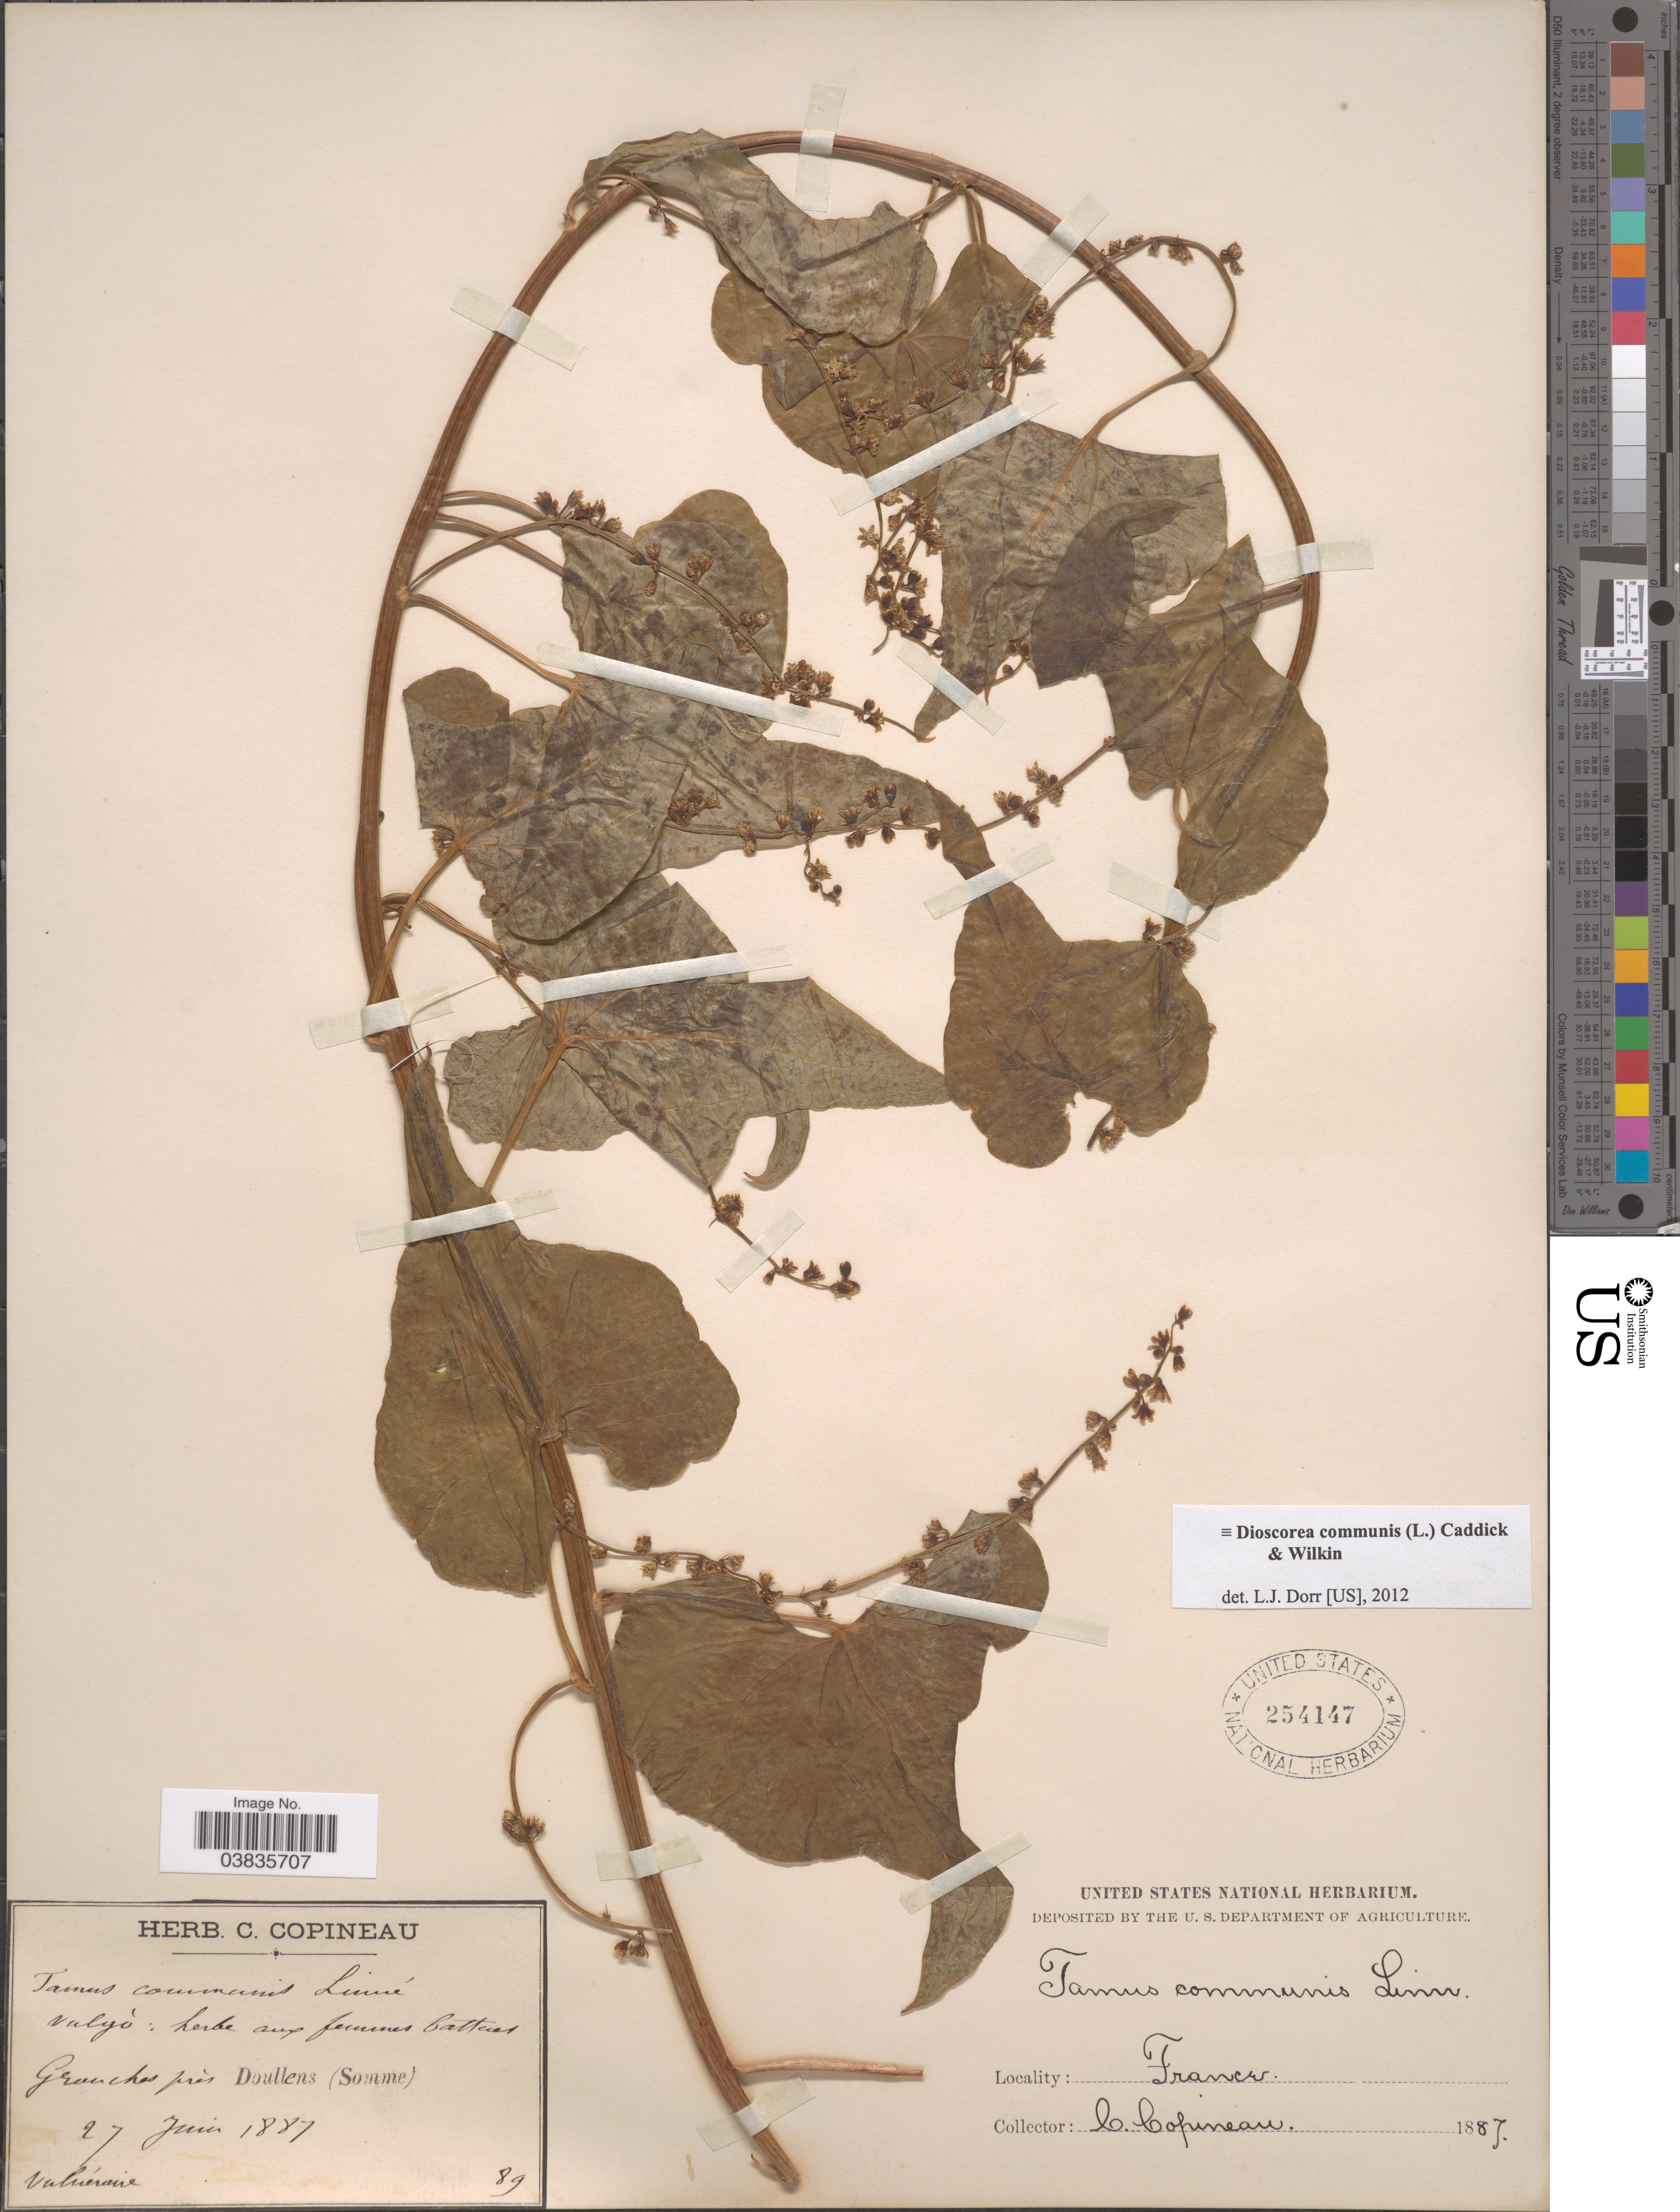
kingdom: Plantae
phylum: Tracheophyta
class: Liliopsida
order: Dioscoreales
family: Dioscoreaceae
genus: Dioscorea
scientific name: Dioscorea communis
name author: (L.) Caddick & Wilkin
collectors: C. Copineau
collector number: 89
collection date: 1887-06-27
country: France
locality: Grouches près Doullens (Somme).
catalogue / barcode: US 254147